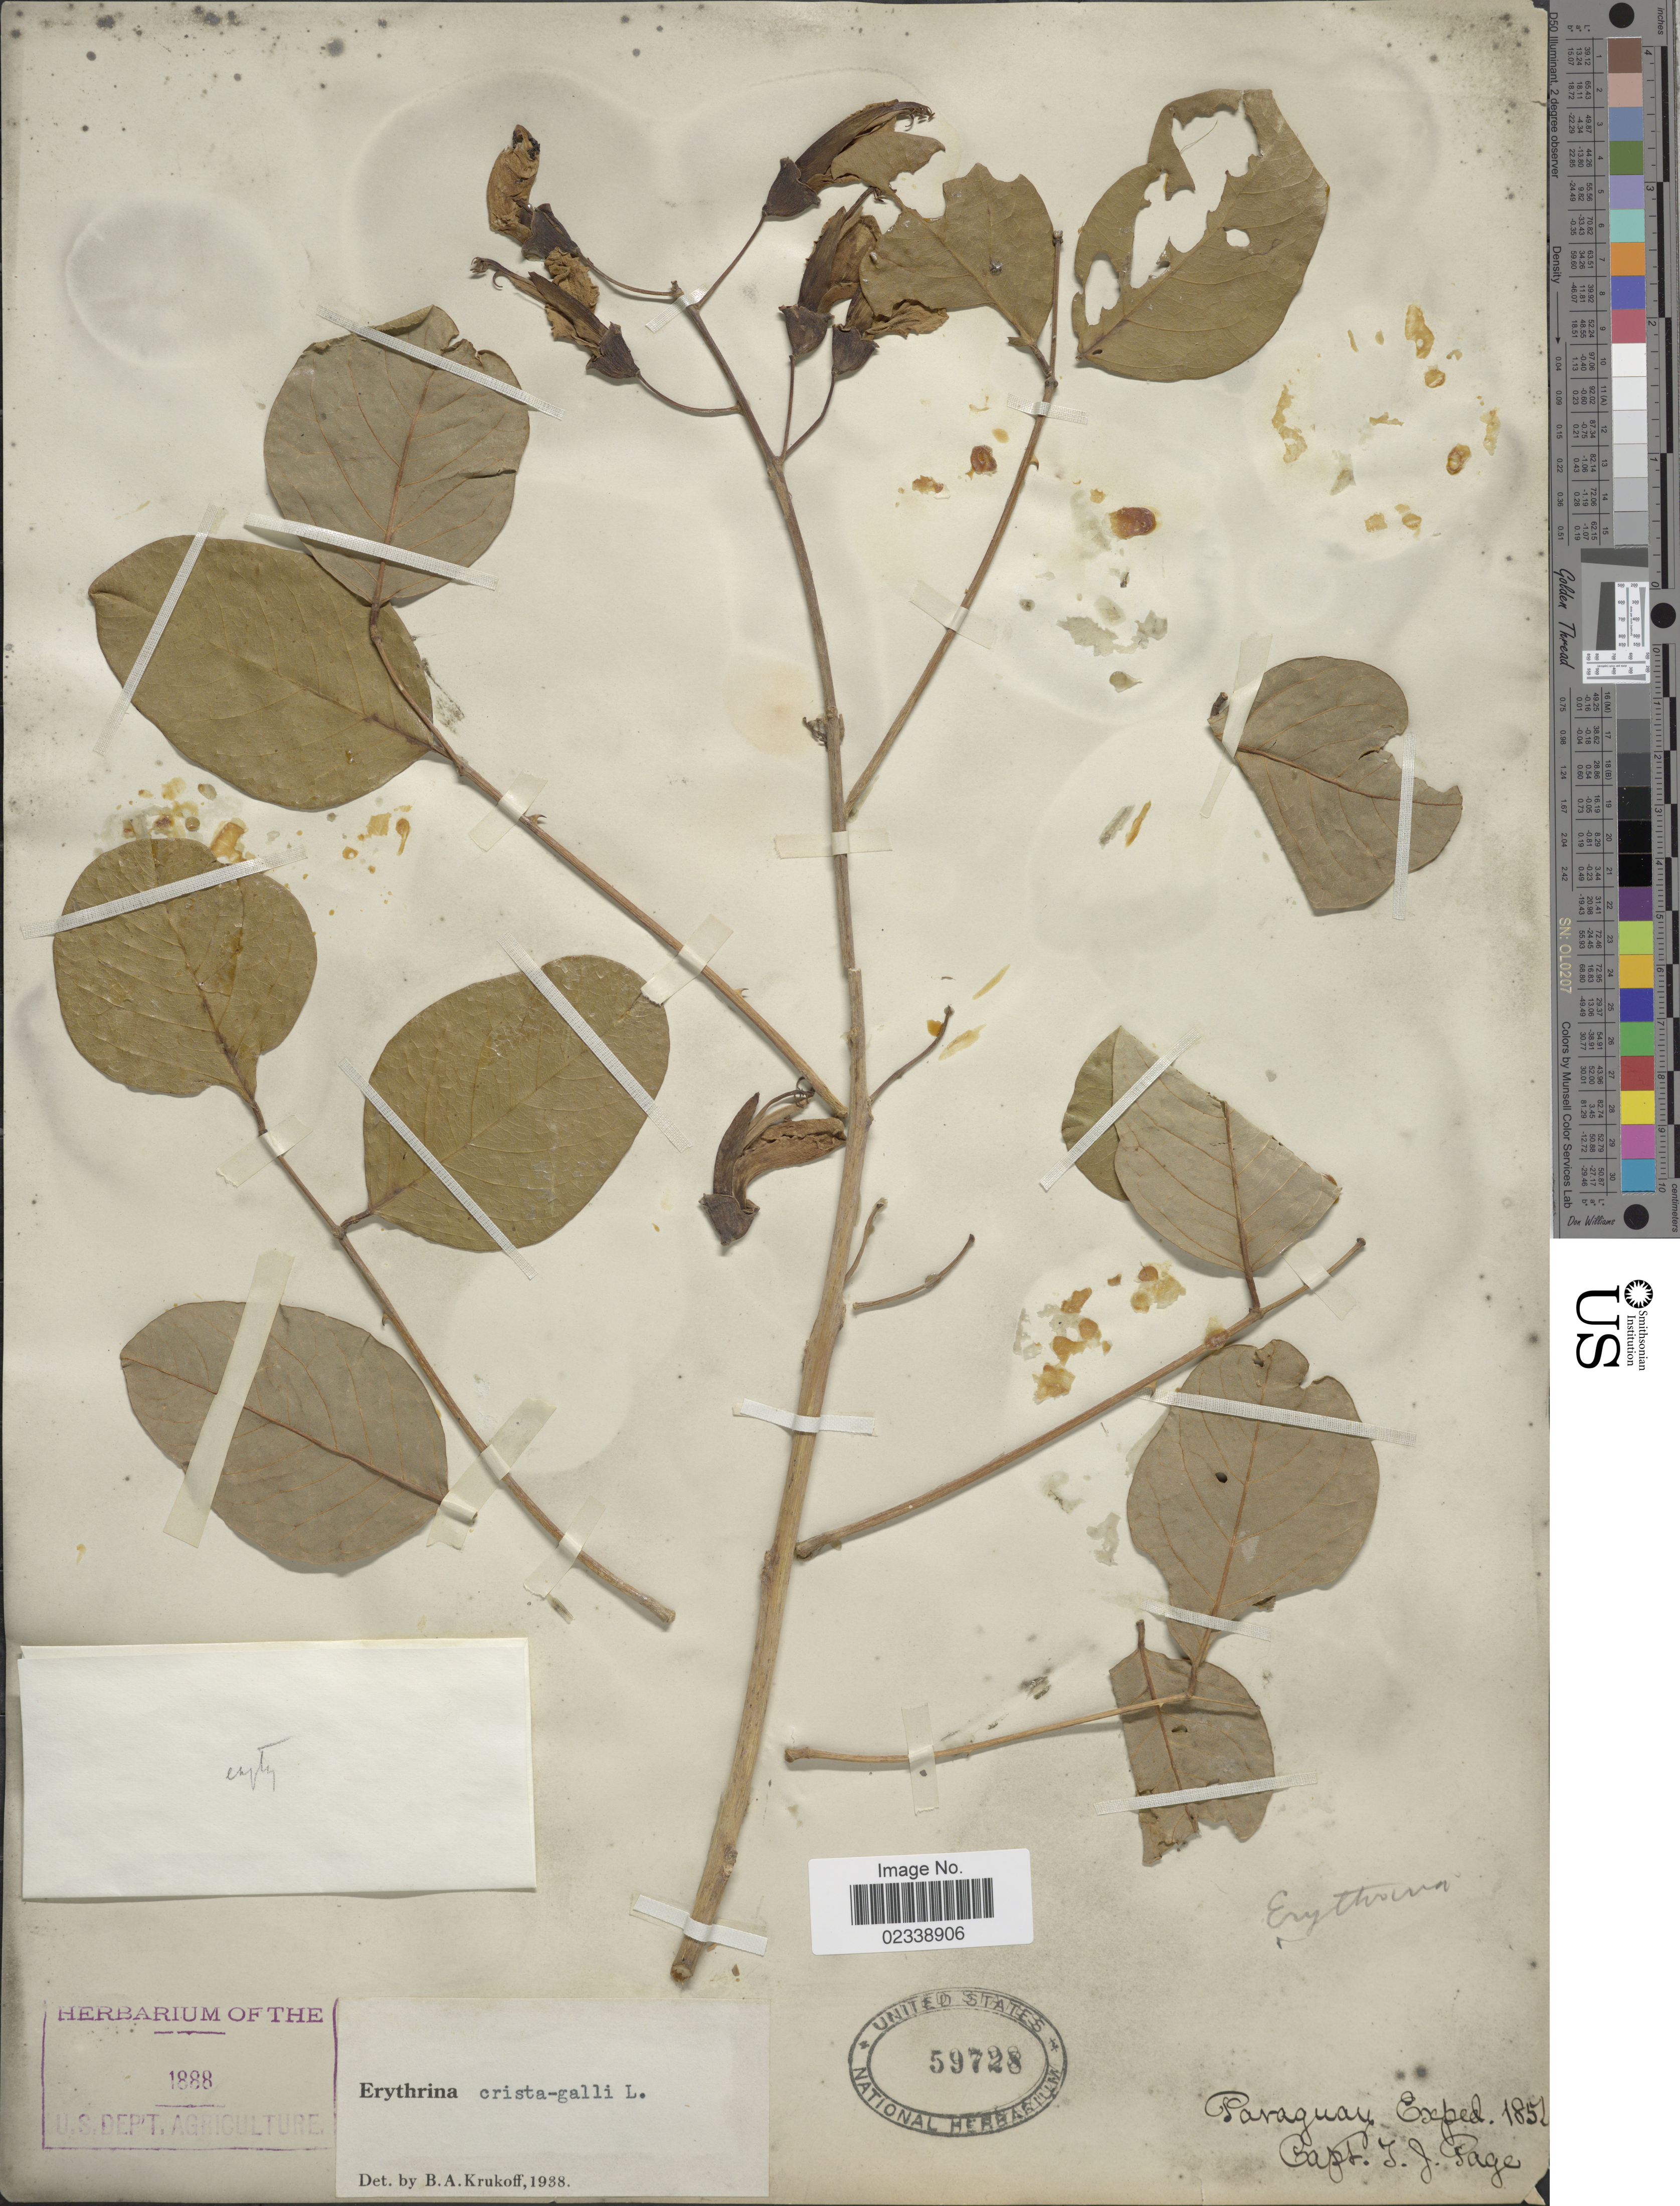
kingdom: Plantae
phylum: Tracheophyta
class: Magnoliopsida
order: Fabales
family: Fabaceae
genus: Erythrina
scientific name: Erythrina crista-galli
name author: L.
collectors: T. J. Page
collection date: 1856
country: Paraguay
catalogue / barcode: US 59728